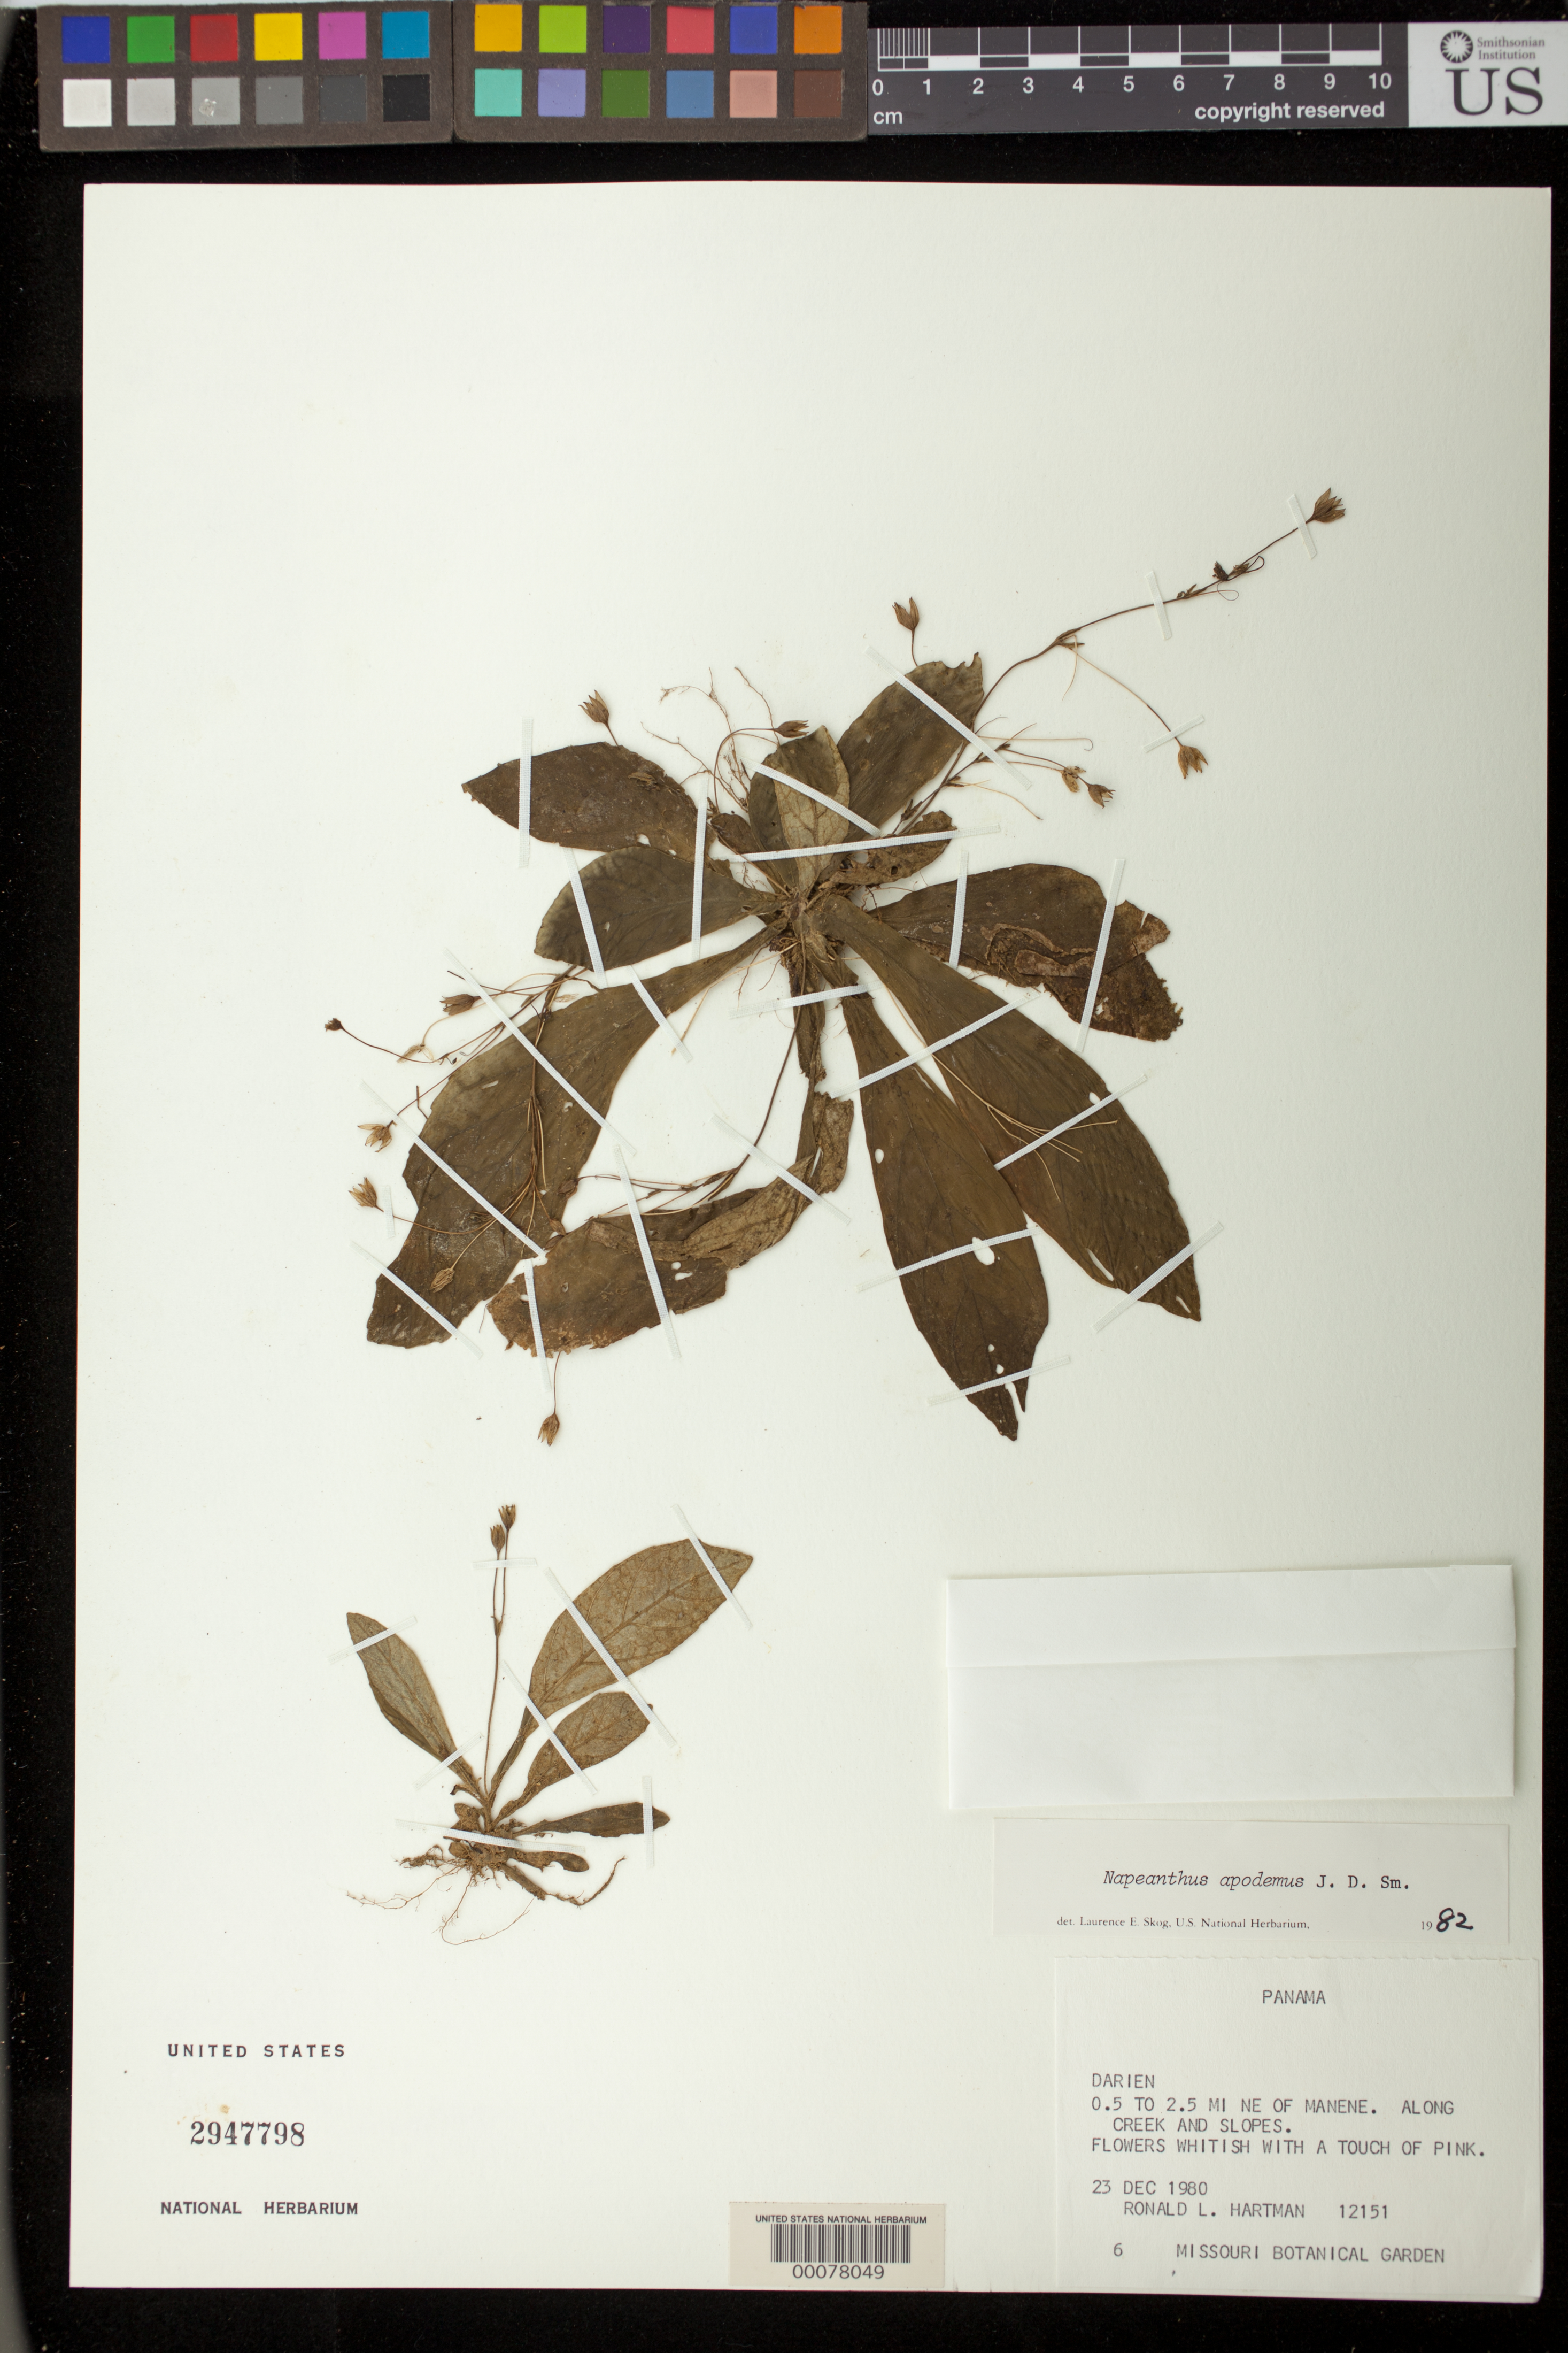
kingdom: Plantae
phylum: Tracheophyta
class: Magnoliopsida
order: Lamiales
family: Gesneriaceae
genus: Napeanthus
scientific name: Napeanthus apodemus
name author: Donn. Sm.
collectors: R. L. Hartman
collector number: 12151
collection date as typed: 23 Dec 1980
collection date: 1980-12-23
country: Panama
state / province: Darién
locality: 0.5 to 2.5 mi NE of Manene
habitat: Along creek and slopes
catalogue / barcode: US 2947798